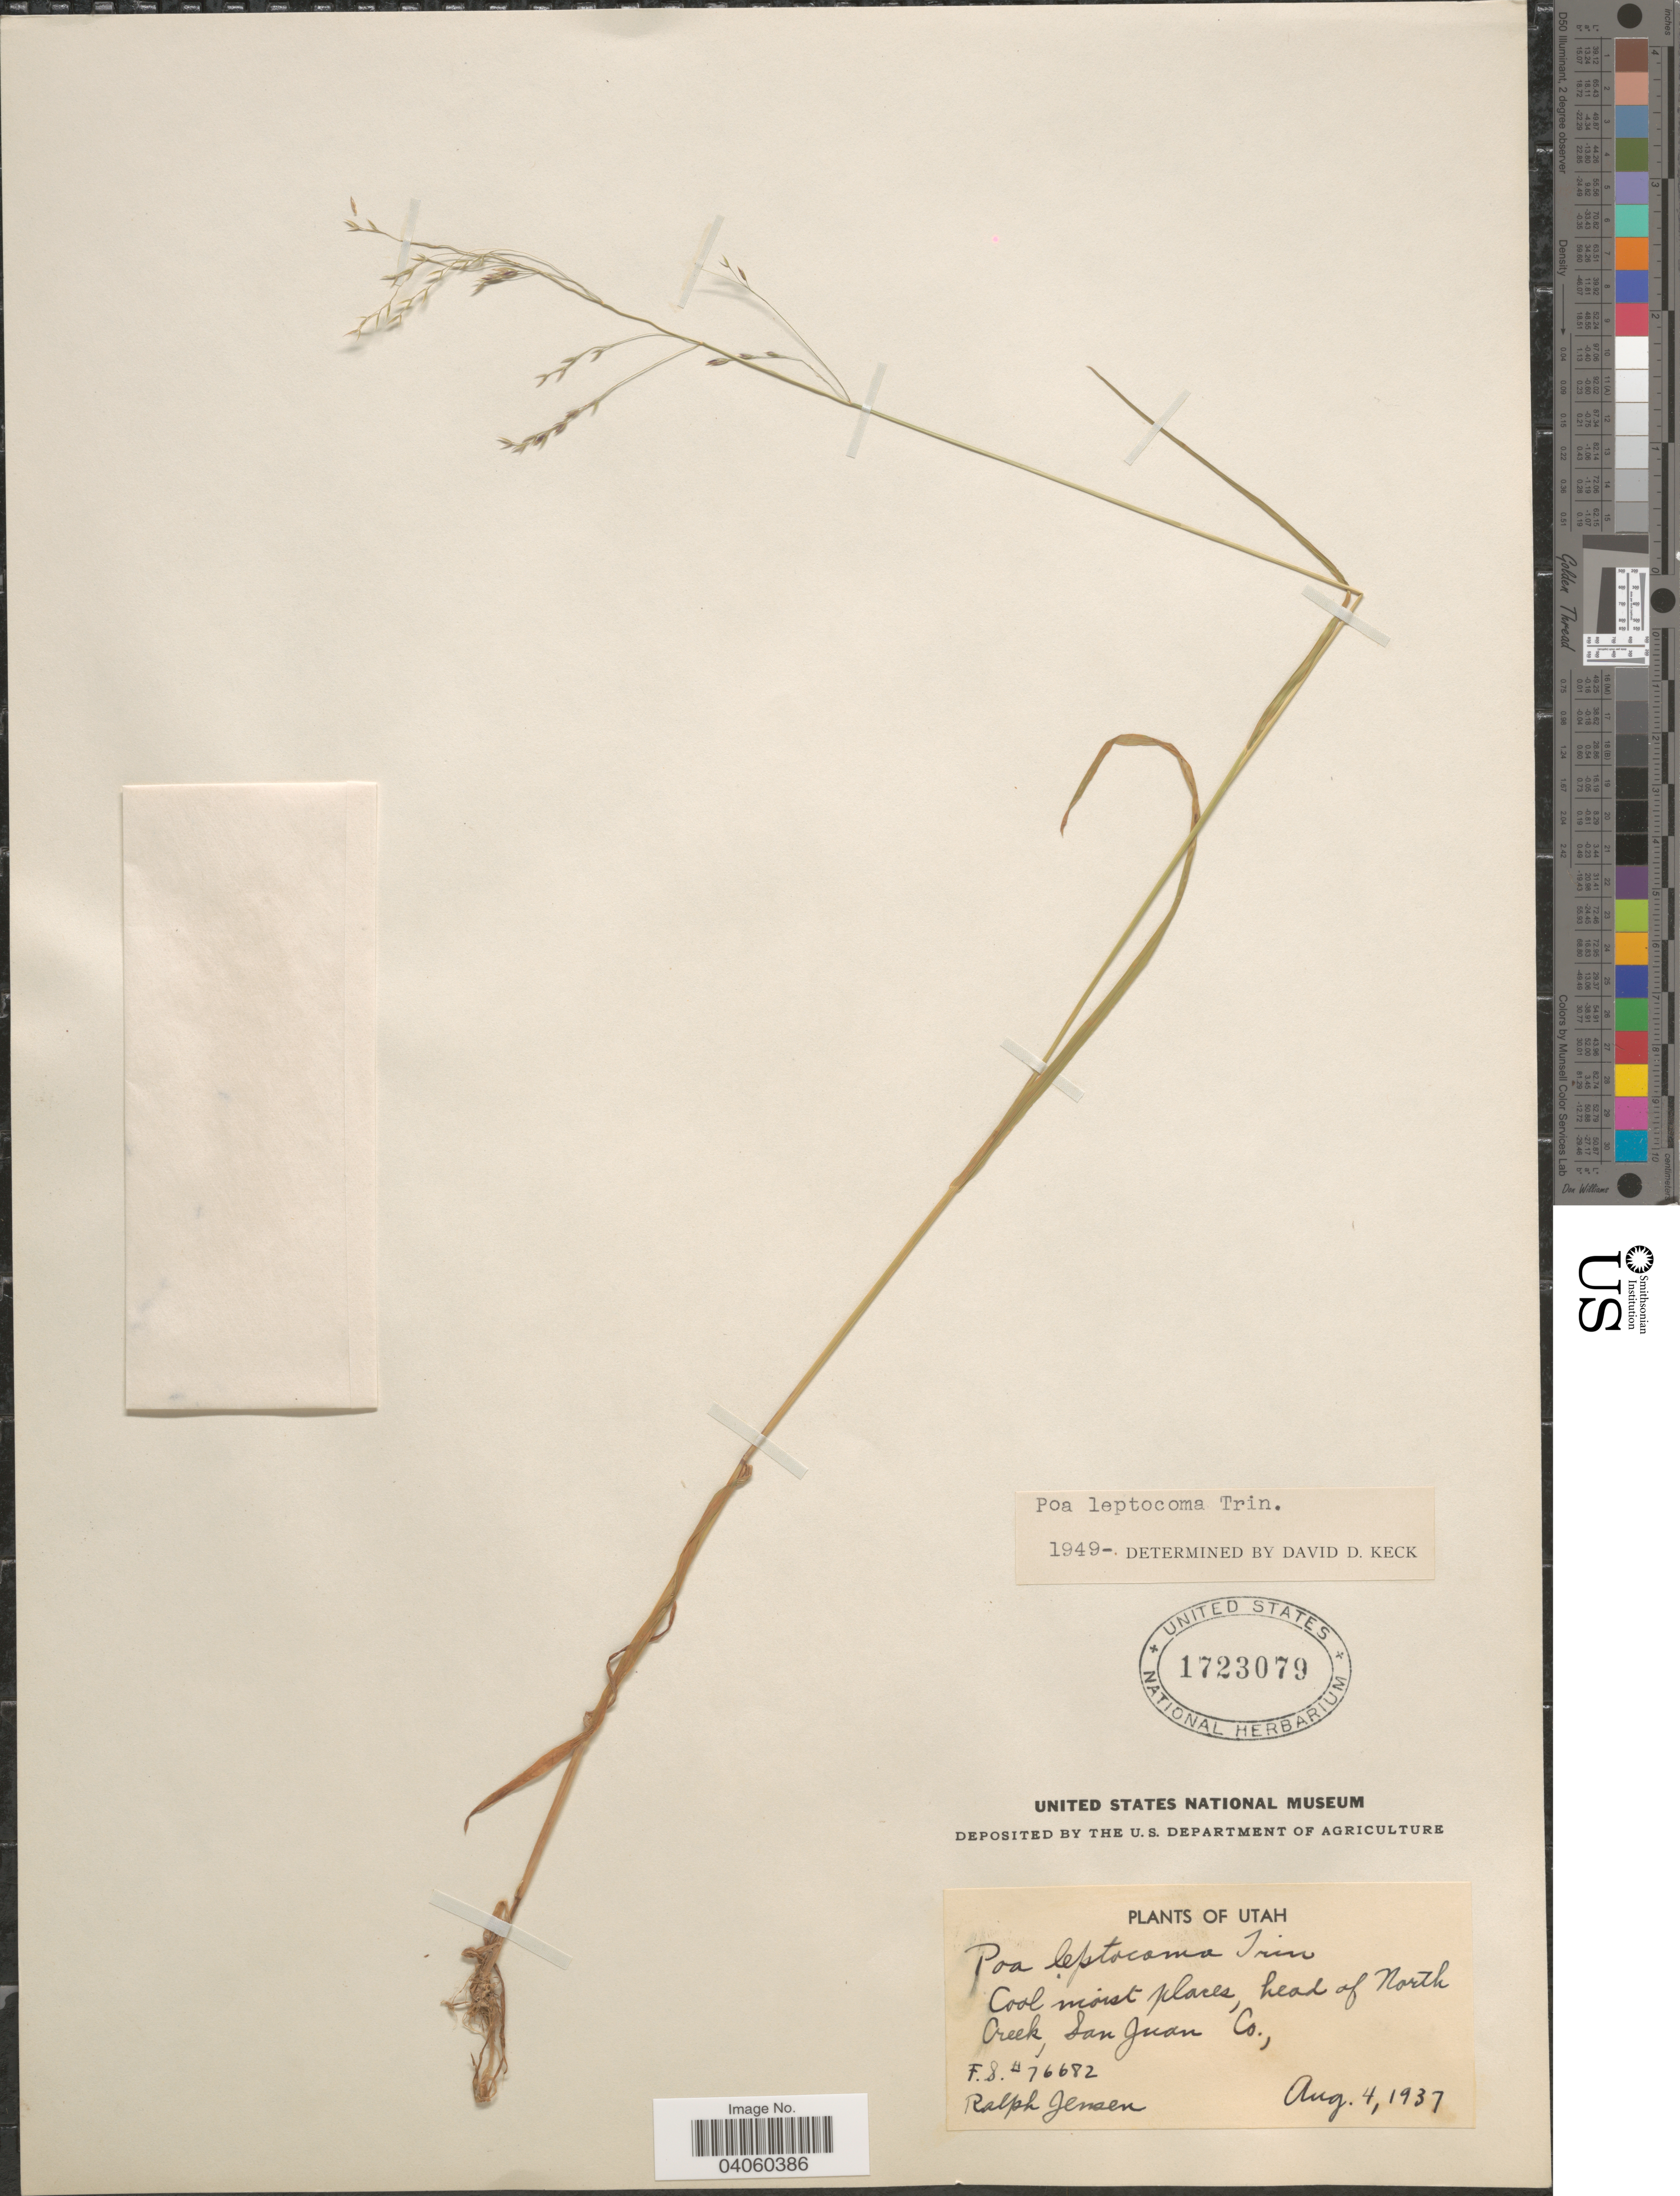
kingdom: Plantae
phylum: Tracheophyta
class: Liliopsida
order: Poales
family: Poaceae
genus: Poa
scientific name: Poa leptocoma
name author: Trin.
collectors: R. Jensen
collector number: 76682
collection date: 1937-08-04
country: United States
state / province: Utah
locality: Head of North Creek, San Juan Co.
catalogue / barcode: US 1723079